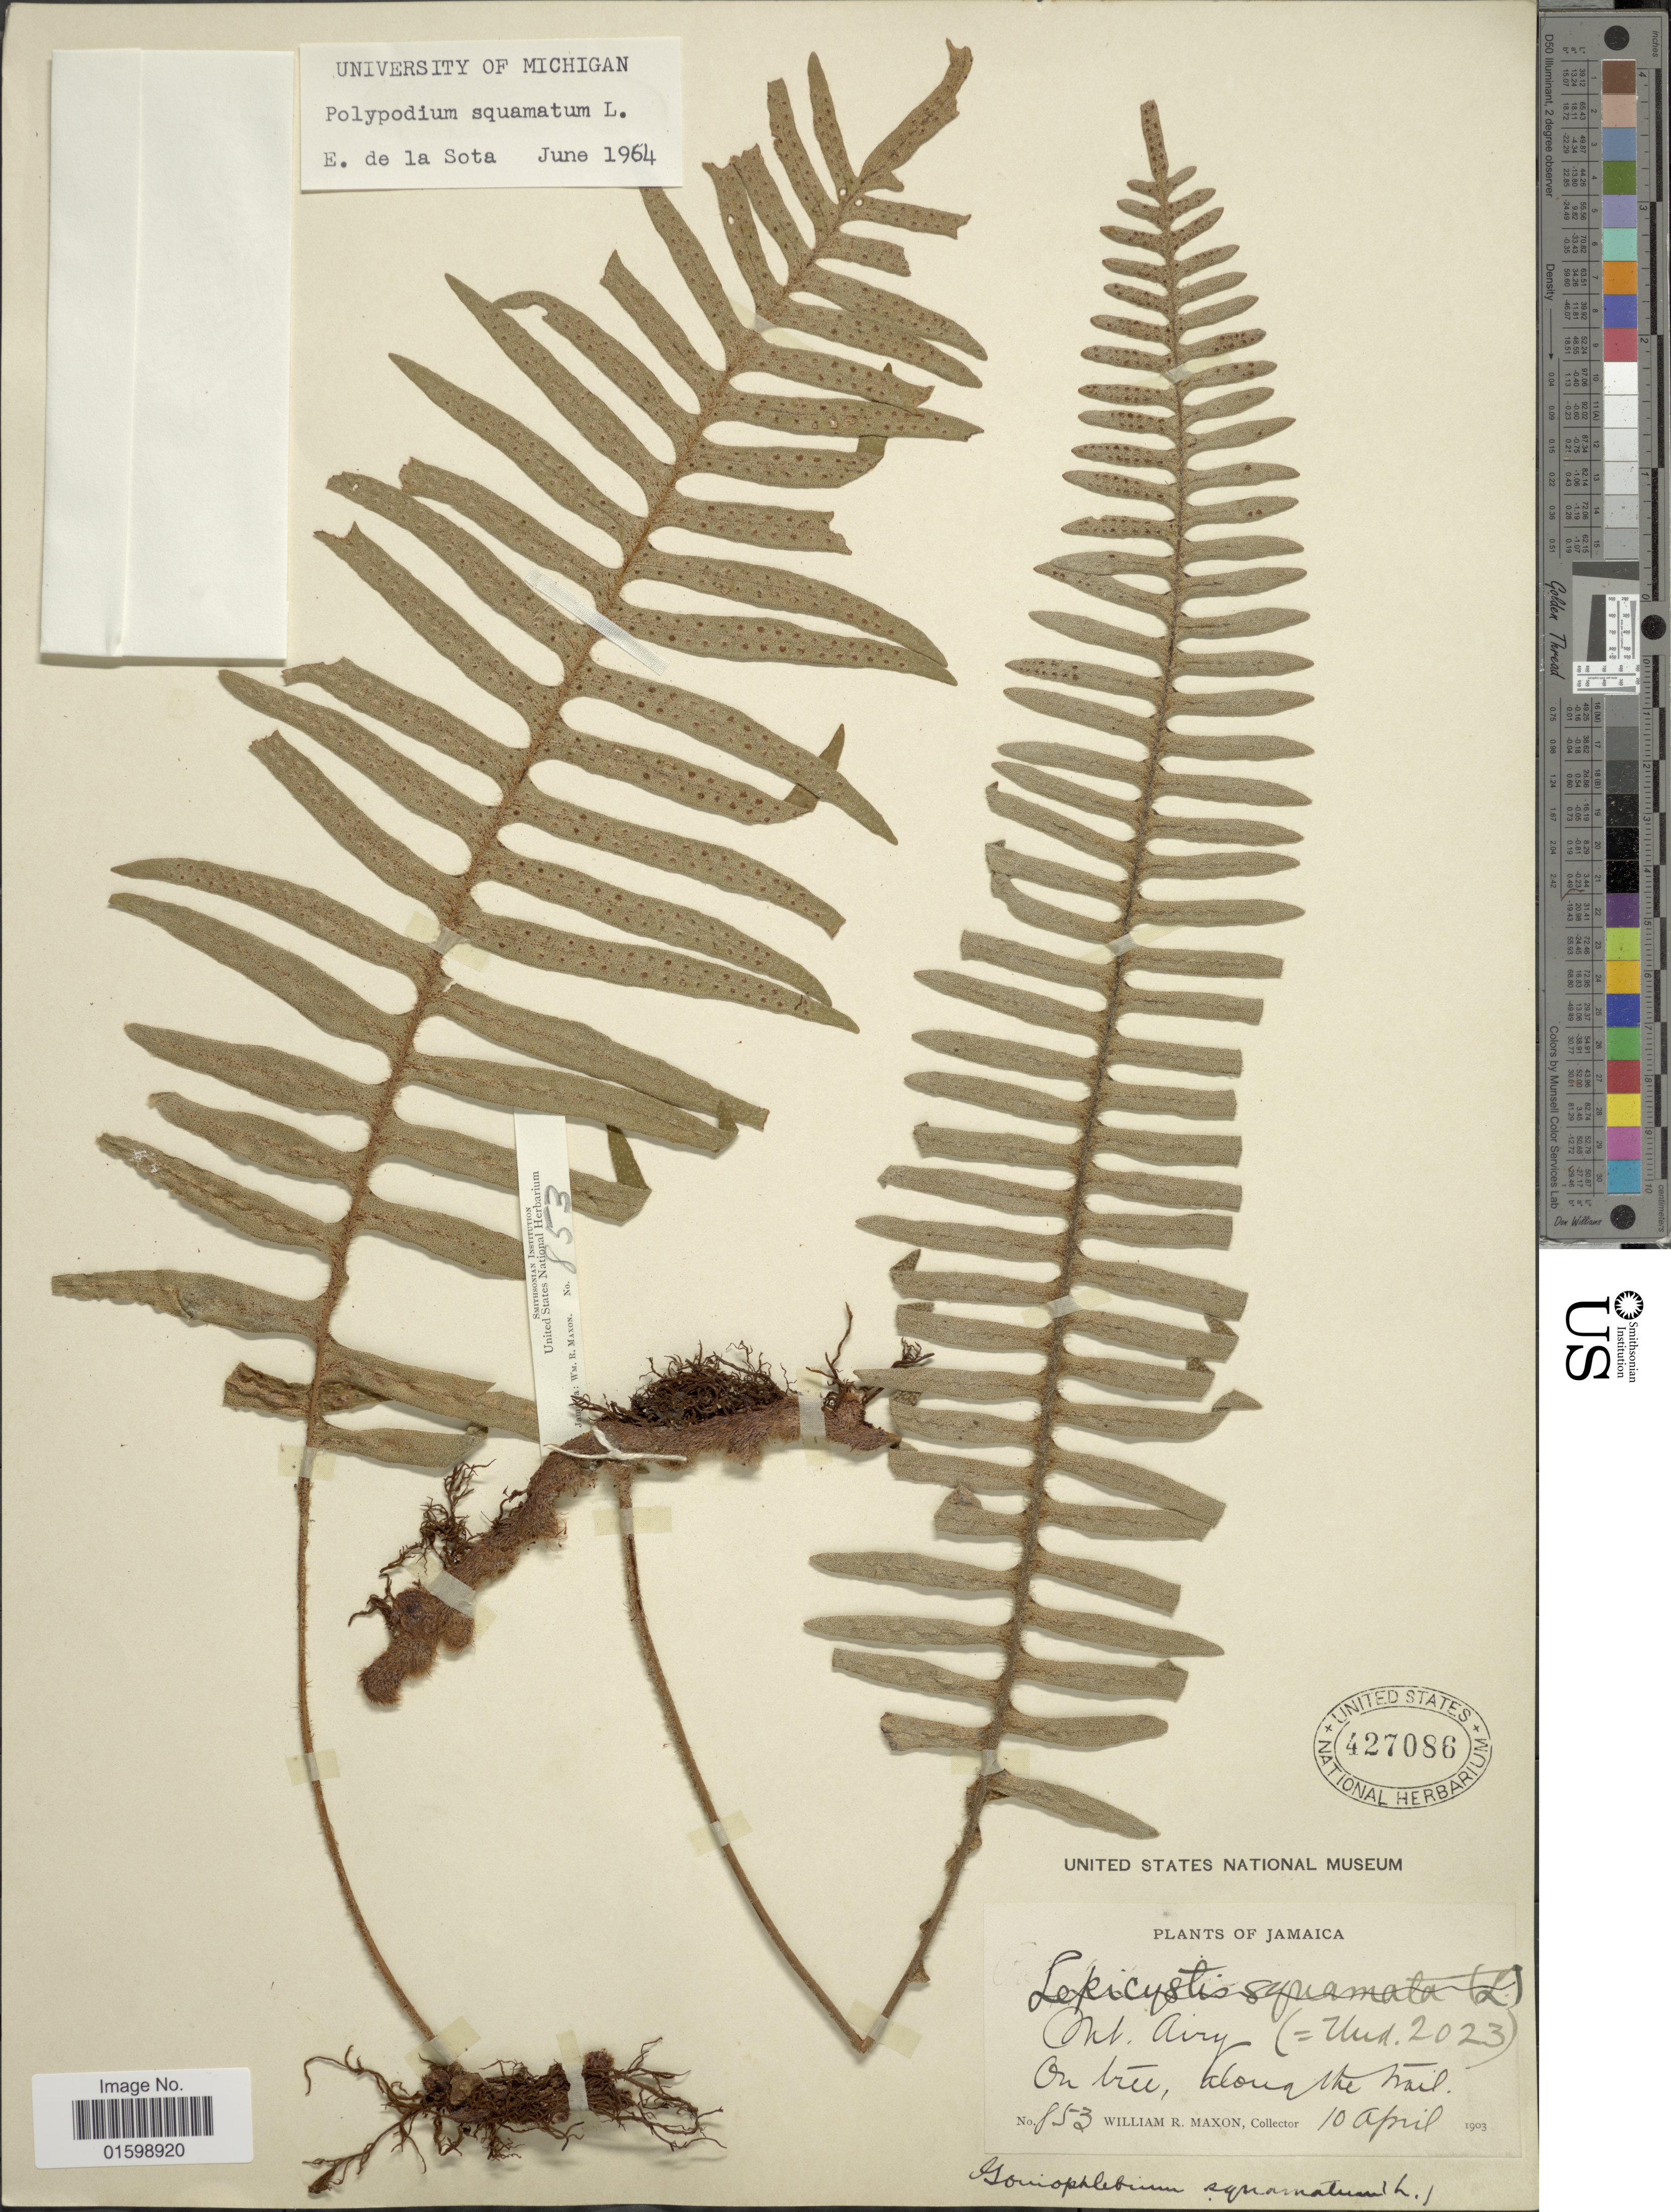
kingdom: Plantae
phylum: Tracheophyta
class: Polypodiopsida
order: Polypodiales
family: Polypodiaceae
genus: Pleopeltis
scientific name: Pleopeltis squamata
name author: (L.) J. Sm.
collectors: W. R. Maxon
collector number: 853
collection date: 1903-04-10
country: Jamaica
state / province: Saint Andrew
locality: Mt. Airy, on tree, along the trail.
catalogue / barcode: US 427086